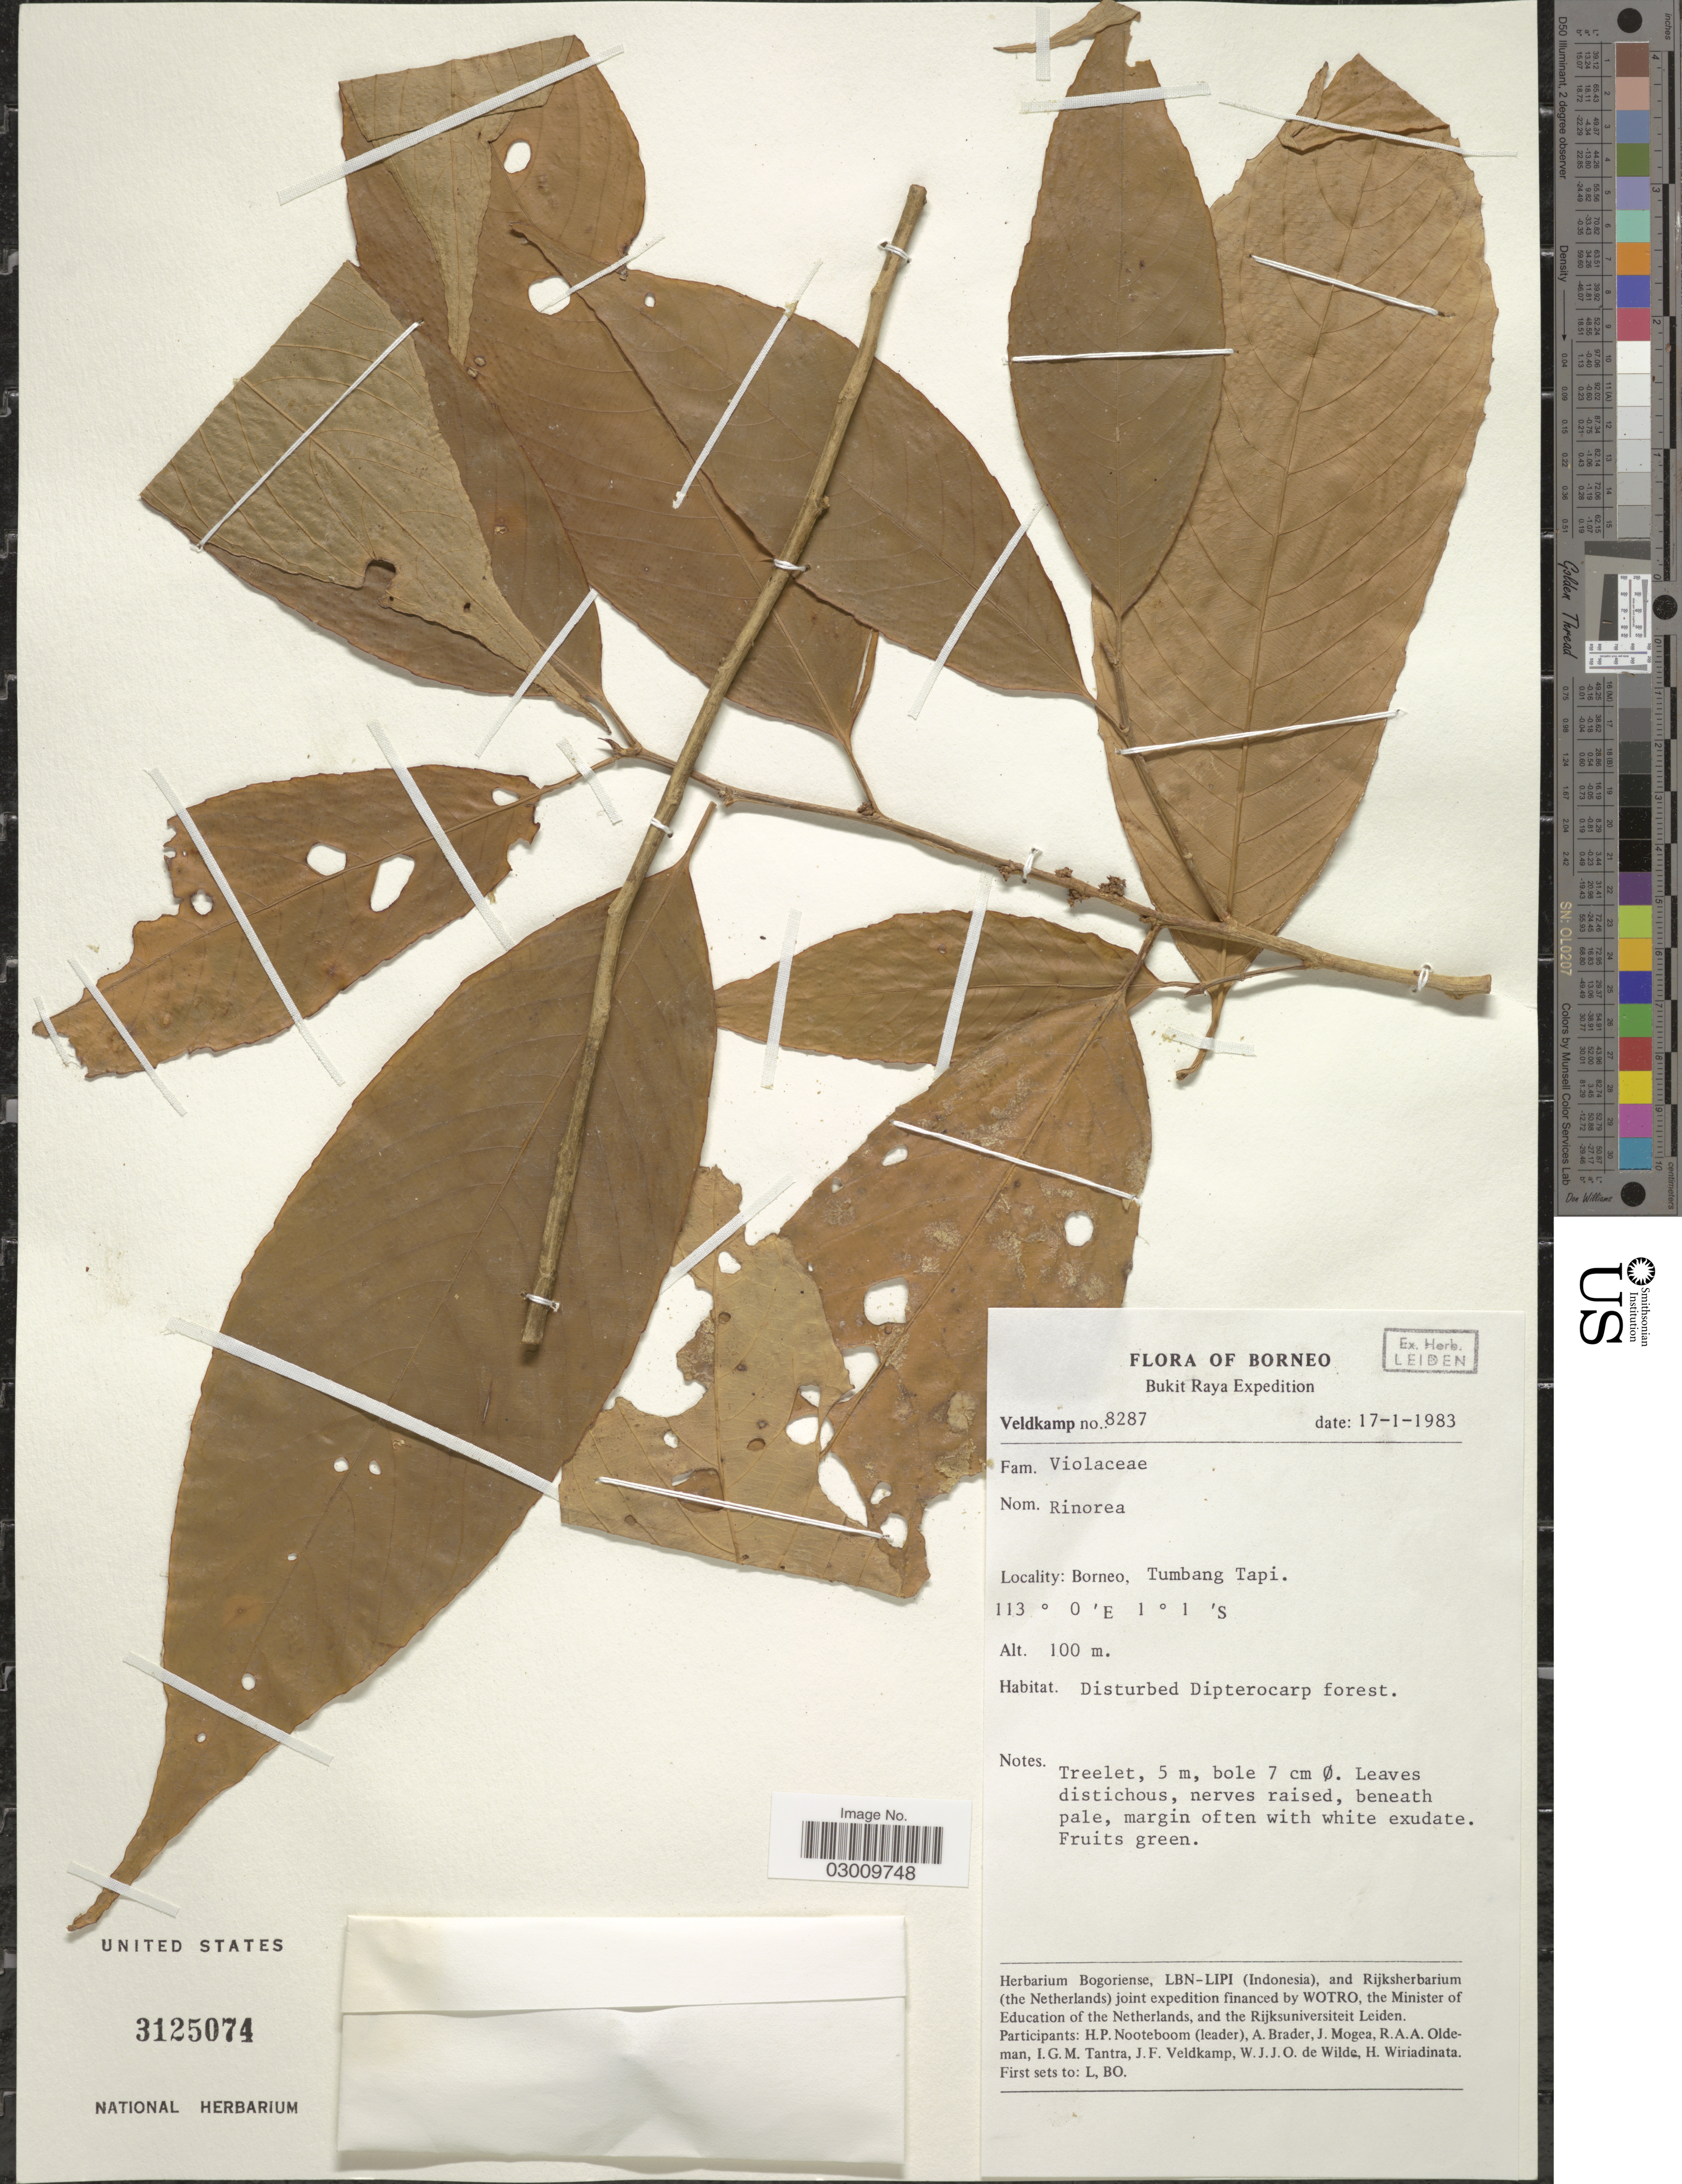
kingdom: Plantae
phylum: Tracheophyta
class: Magnoliopsida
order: Malpighiales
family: Violaceae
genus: Rinorea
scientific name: Rinorea sp.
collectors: J. F. Veldkamp, H. P. Nooteboom, A. Brader, J. Mogea & et al.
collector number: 8287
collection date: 1983-01-17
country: Indonesia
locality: Borneo. Tumbang Tapi. Bukit Raya.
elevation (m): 100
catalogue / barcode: US 3125074